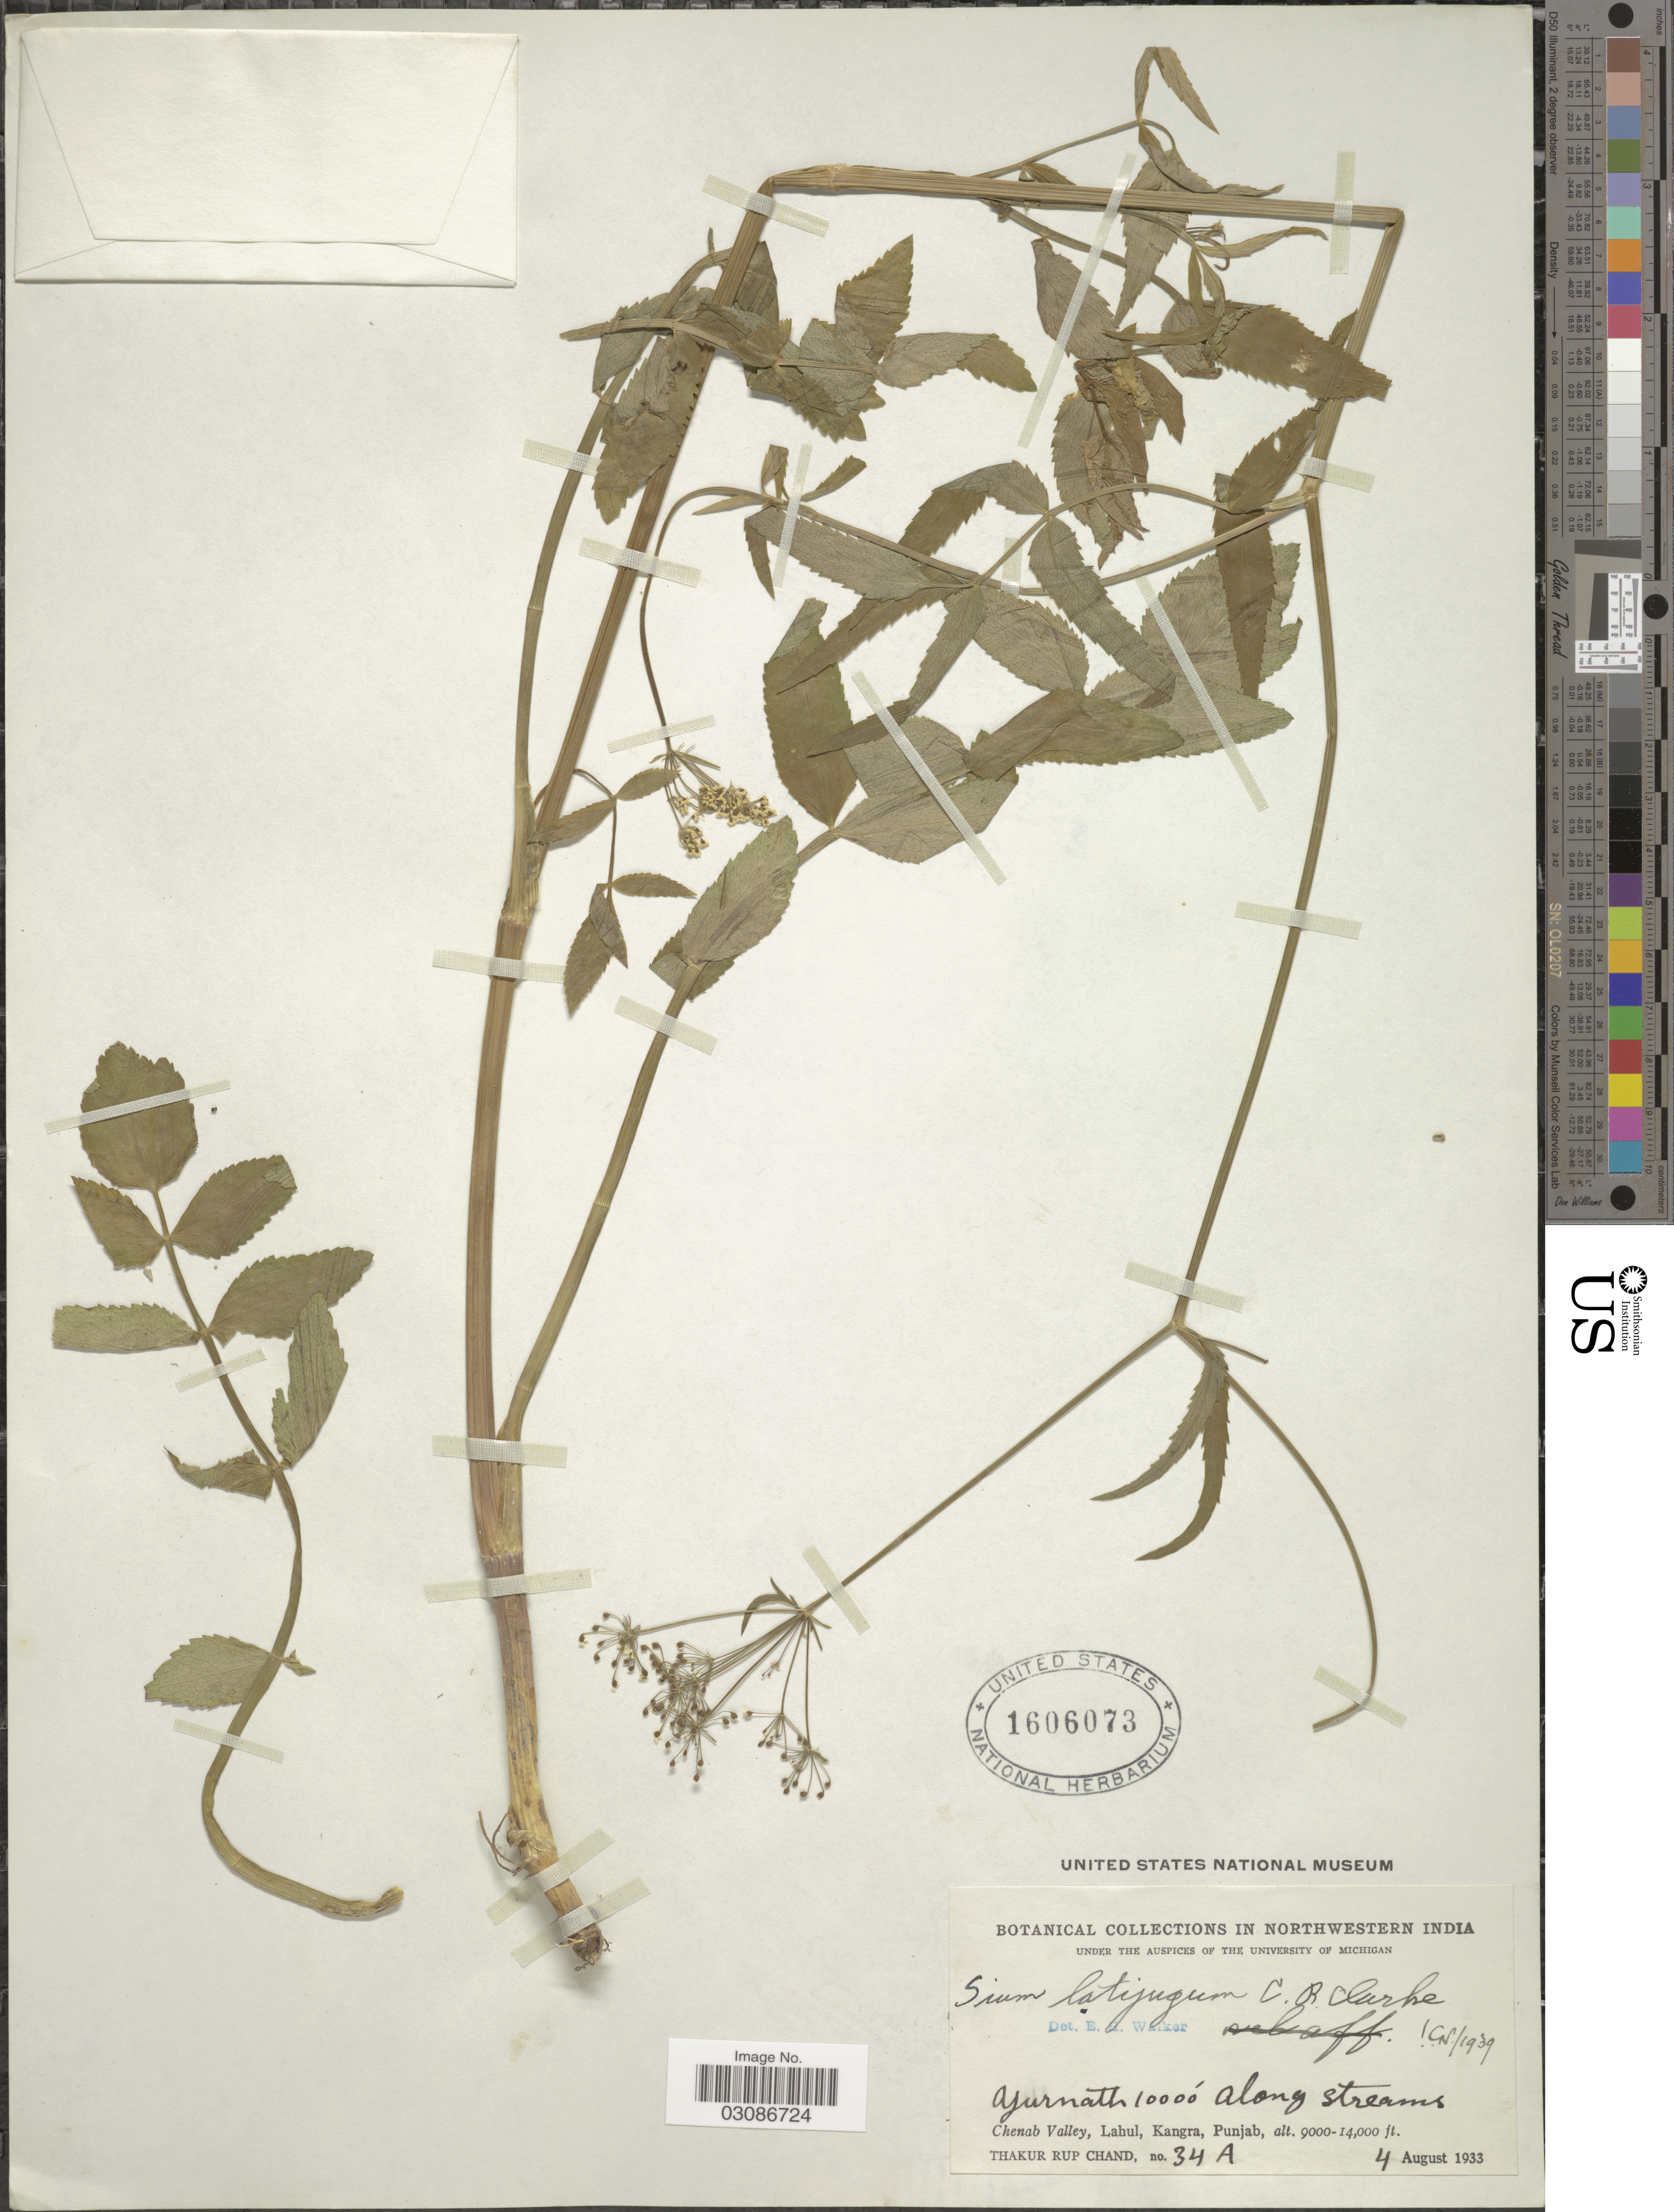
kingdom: Plantae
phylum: Tracheophyta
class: Magnoliopsida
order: Apiales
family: Apiaceae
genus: Sium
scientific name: Sium latijugum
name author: C.B. Clarke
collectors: T. R. Chand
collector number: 34A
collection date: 1933-08-04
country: India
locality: Northwestern India. Chenab, Lahul, Kangra, Punjab.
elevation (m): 3048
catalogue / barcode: US 1606073